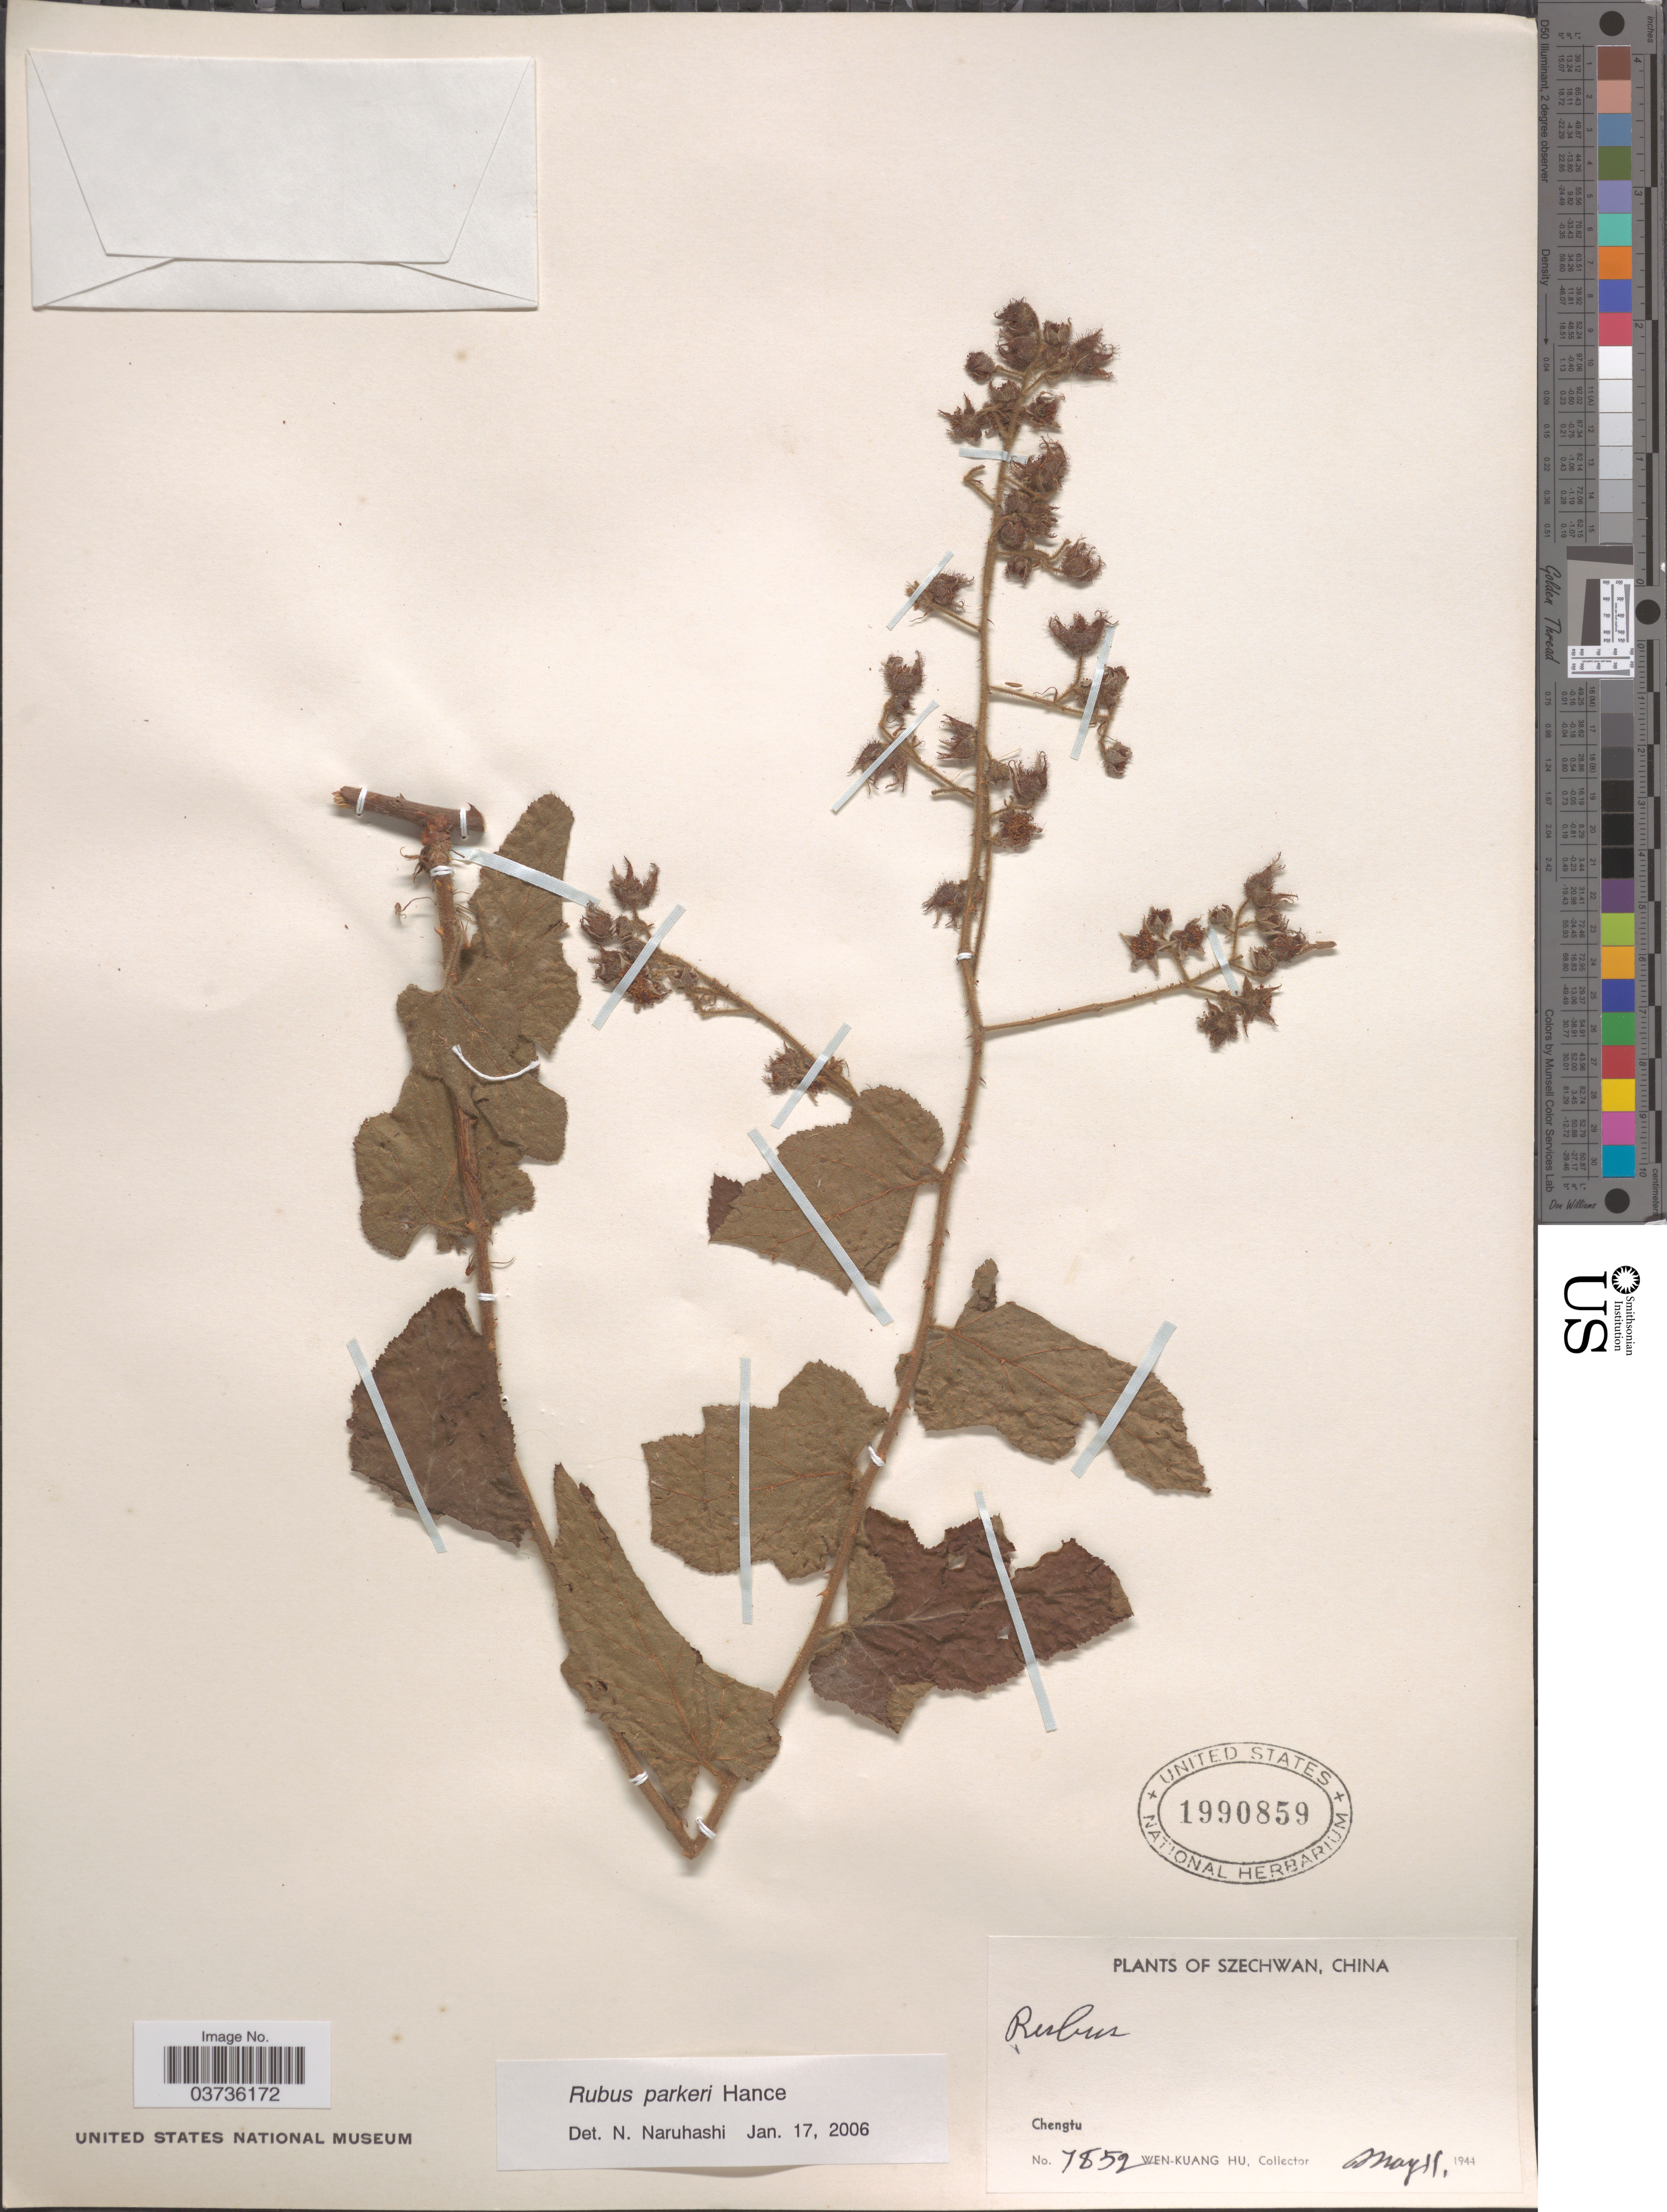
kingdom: Plantae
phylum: Tracheophyta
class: Magnoliopsida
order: Rosales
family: Rosaceae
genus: Rubus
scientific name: Rubus parkeri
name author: Hance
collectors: W. K. Hu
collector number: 7852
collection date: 1944-05-11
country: China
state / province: Sichuan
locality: Szechwan, Chengtu.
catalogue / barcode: US 1990859